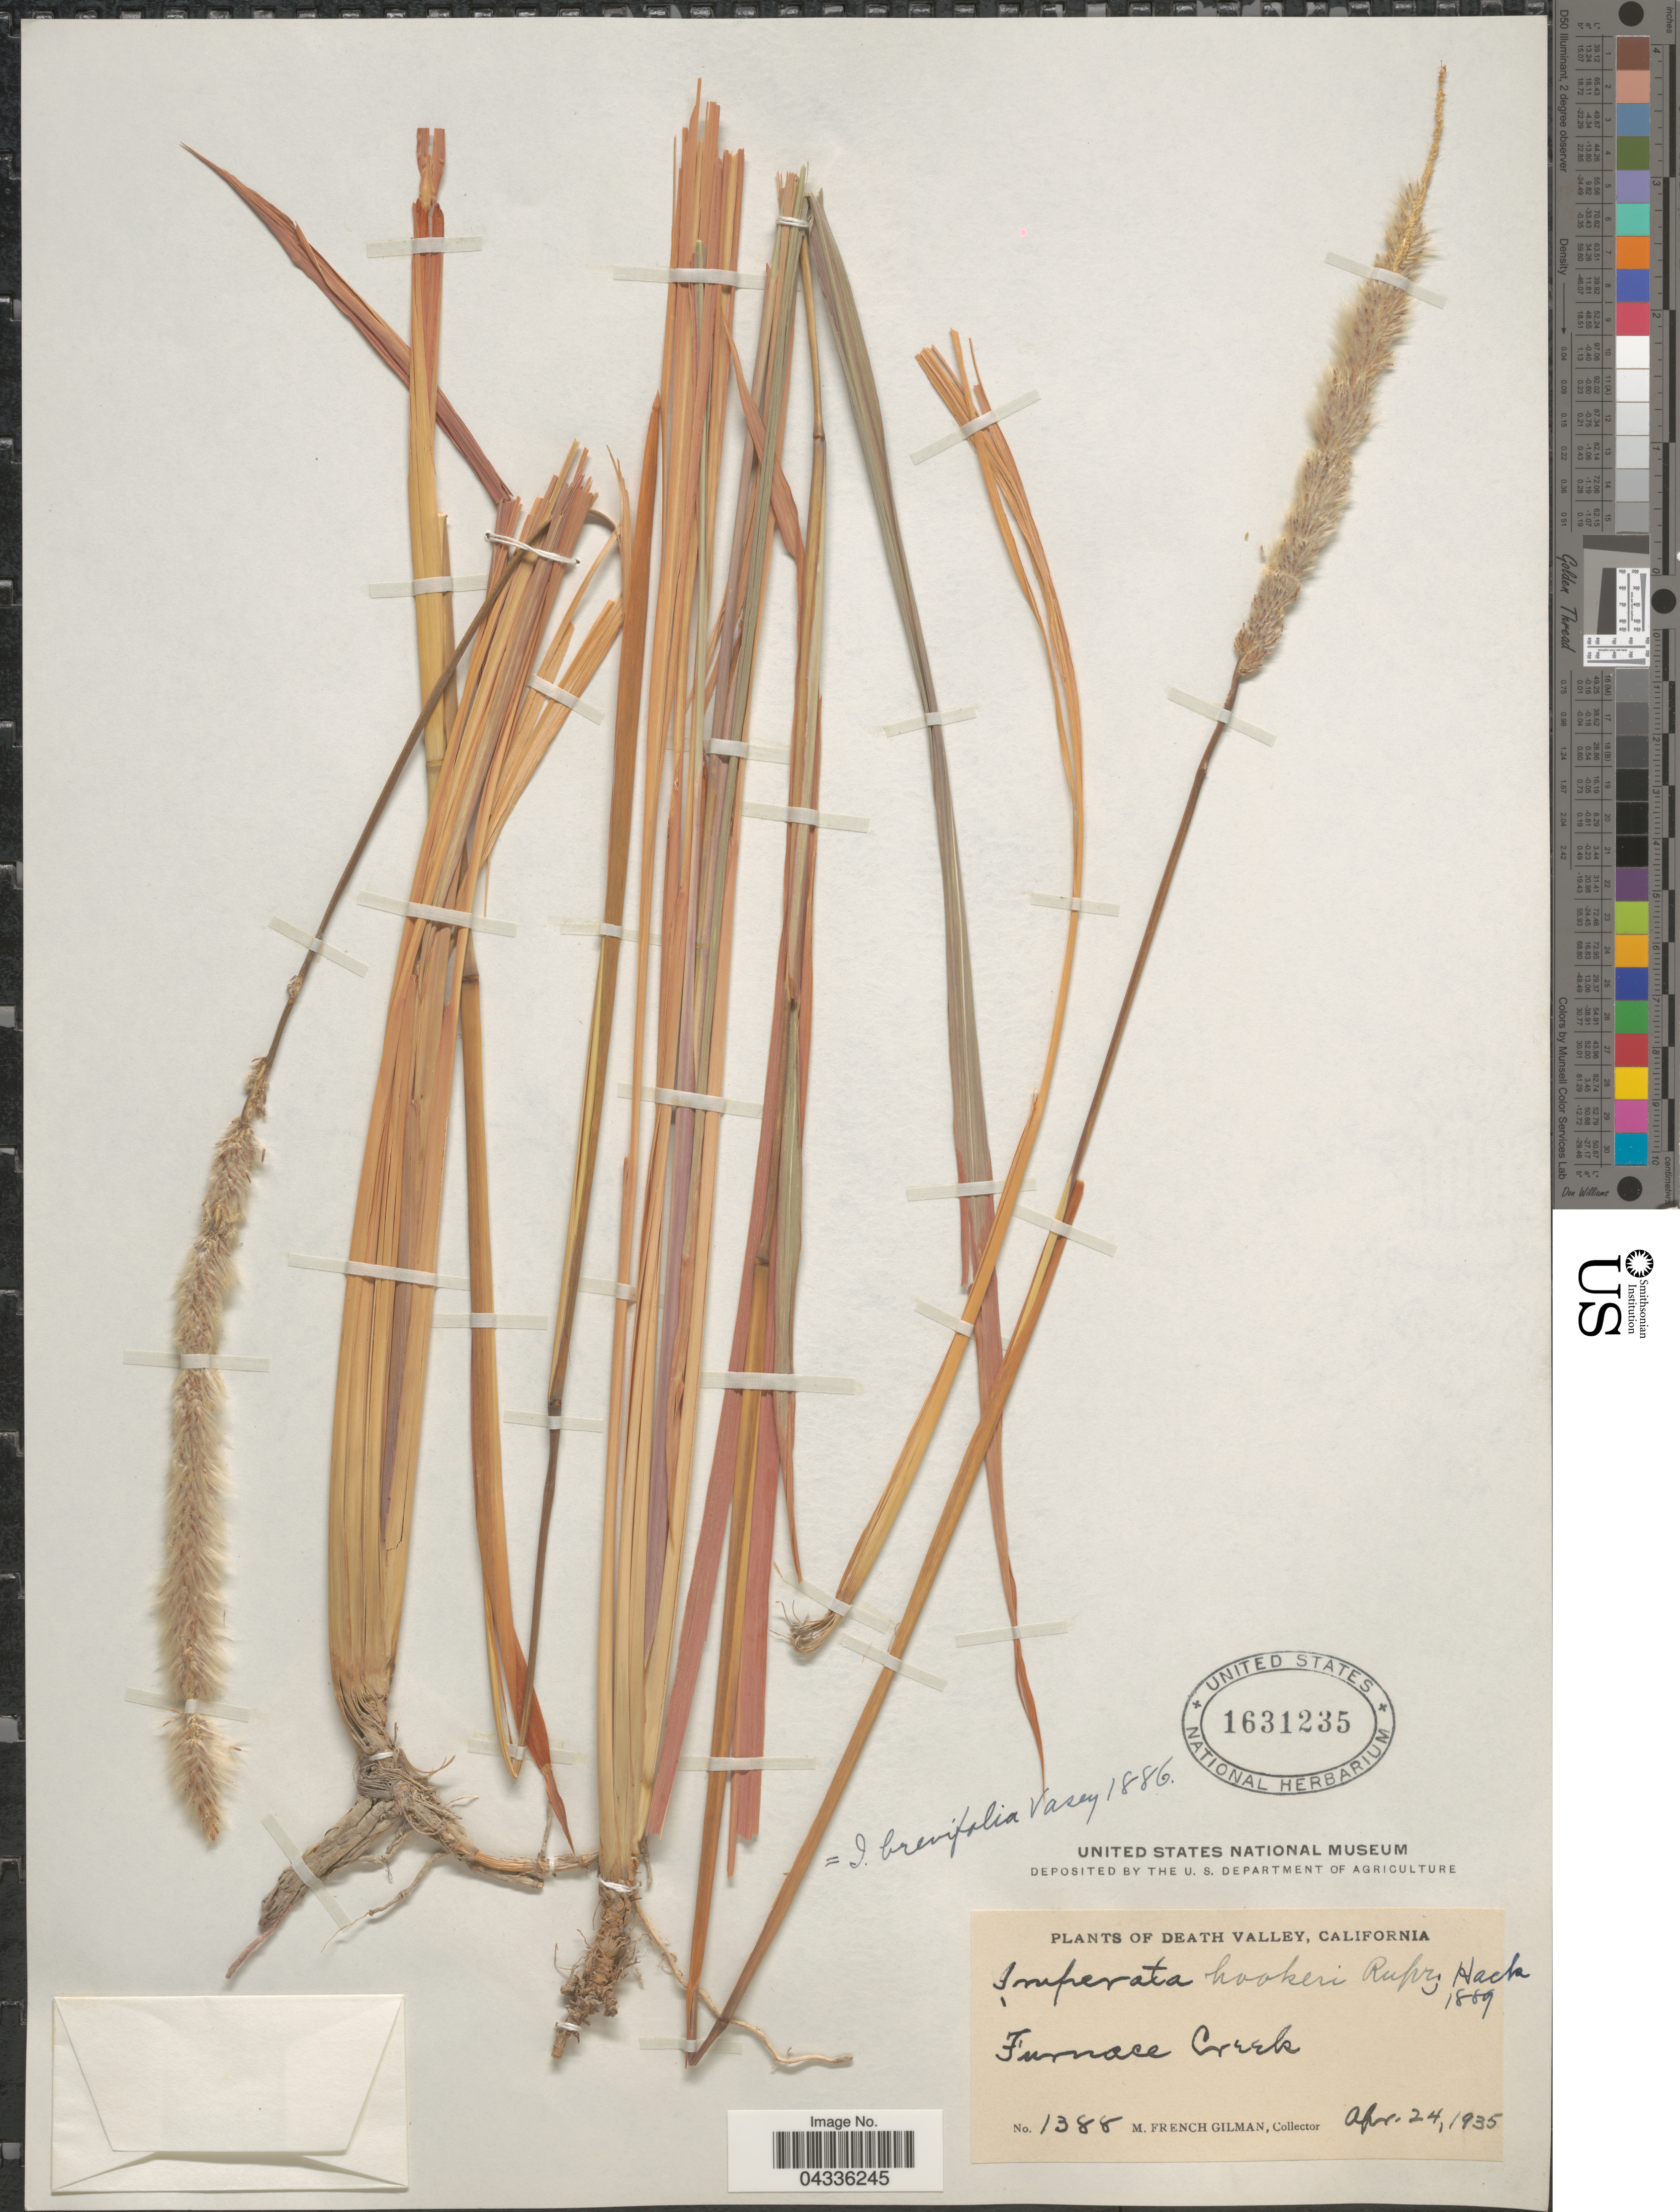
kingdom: Plantae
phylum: Tracheophyta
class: Liliopsida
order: Poales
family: Poaceae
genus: Imperata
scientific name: Imperata brevifolia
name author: Vasey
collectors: M. F. Gilman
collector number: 1388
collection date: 1935-04-24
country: United States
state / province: California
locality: Death Valley. Furnace Creek.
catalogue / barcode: US 1631235